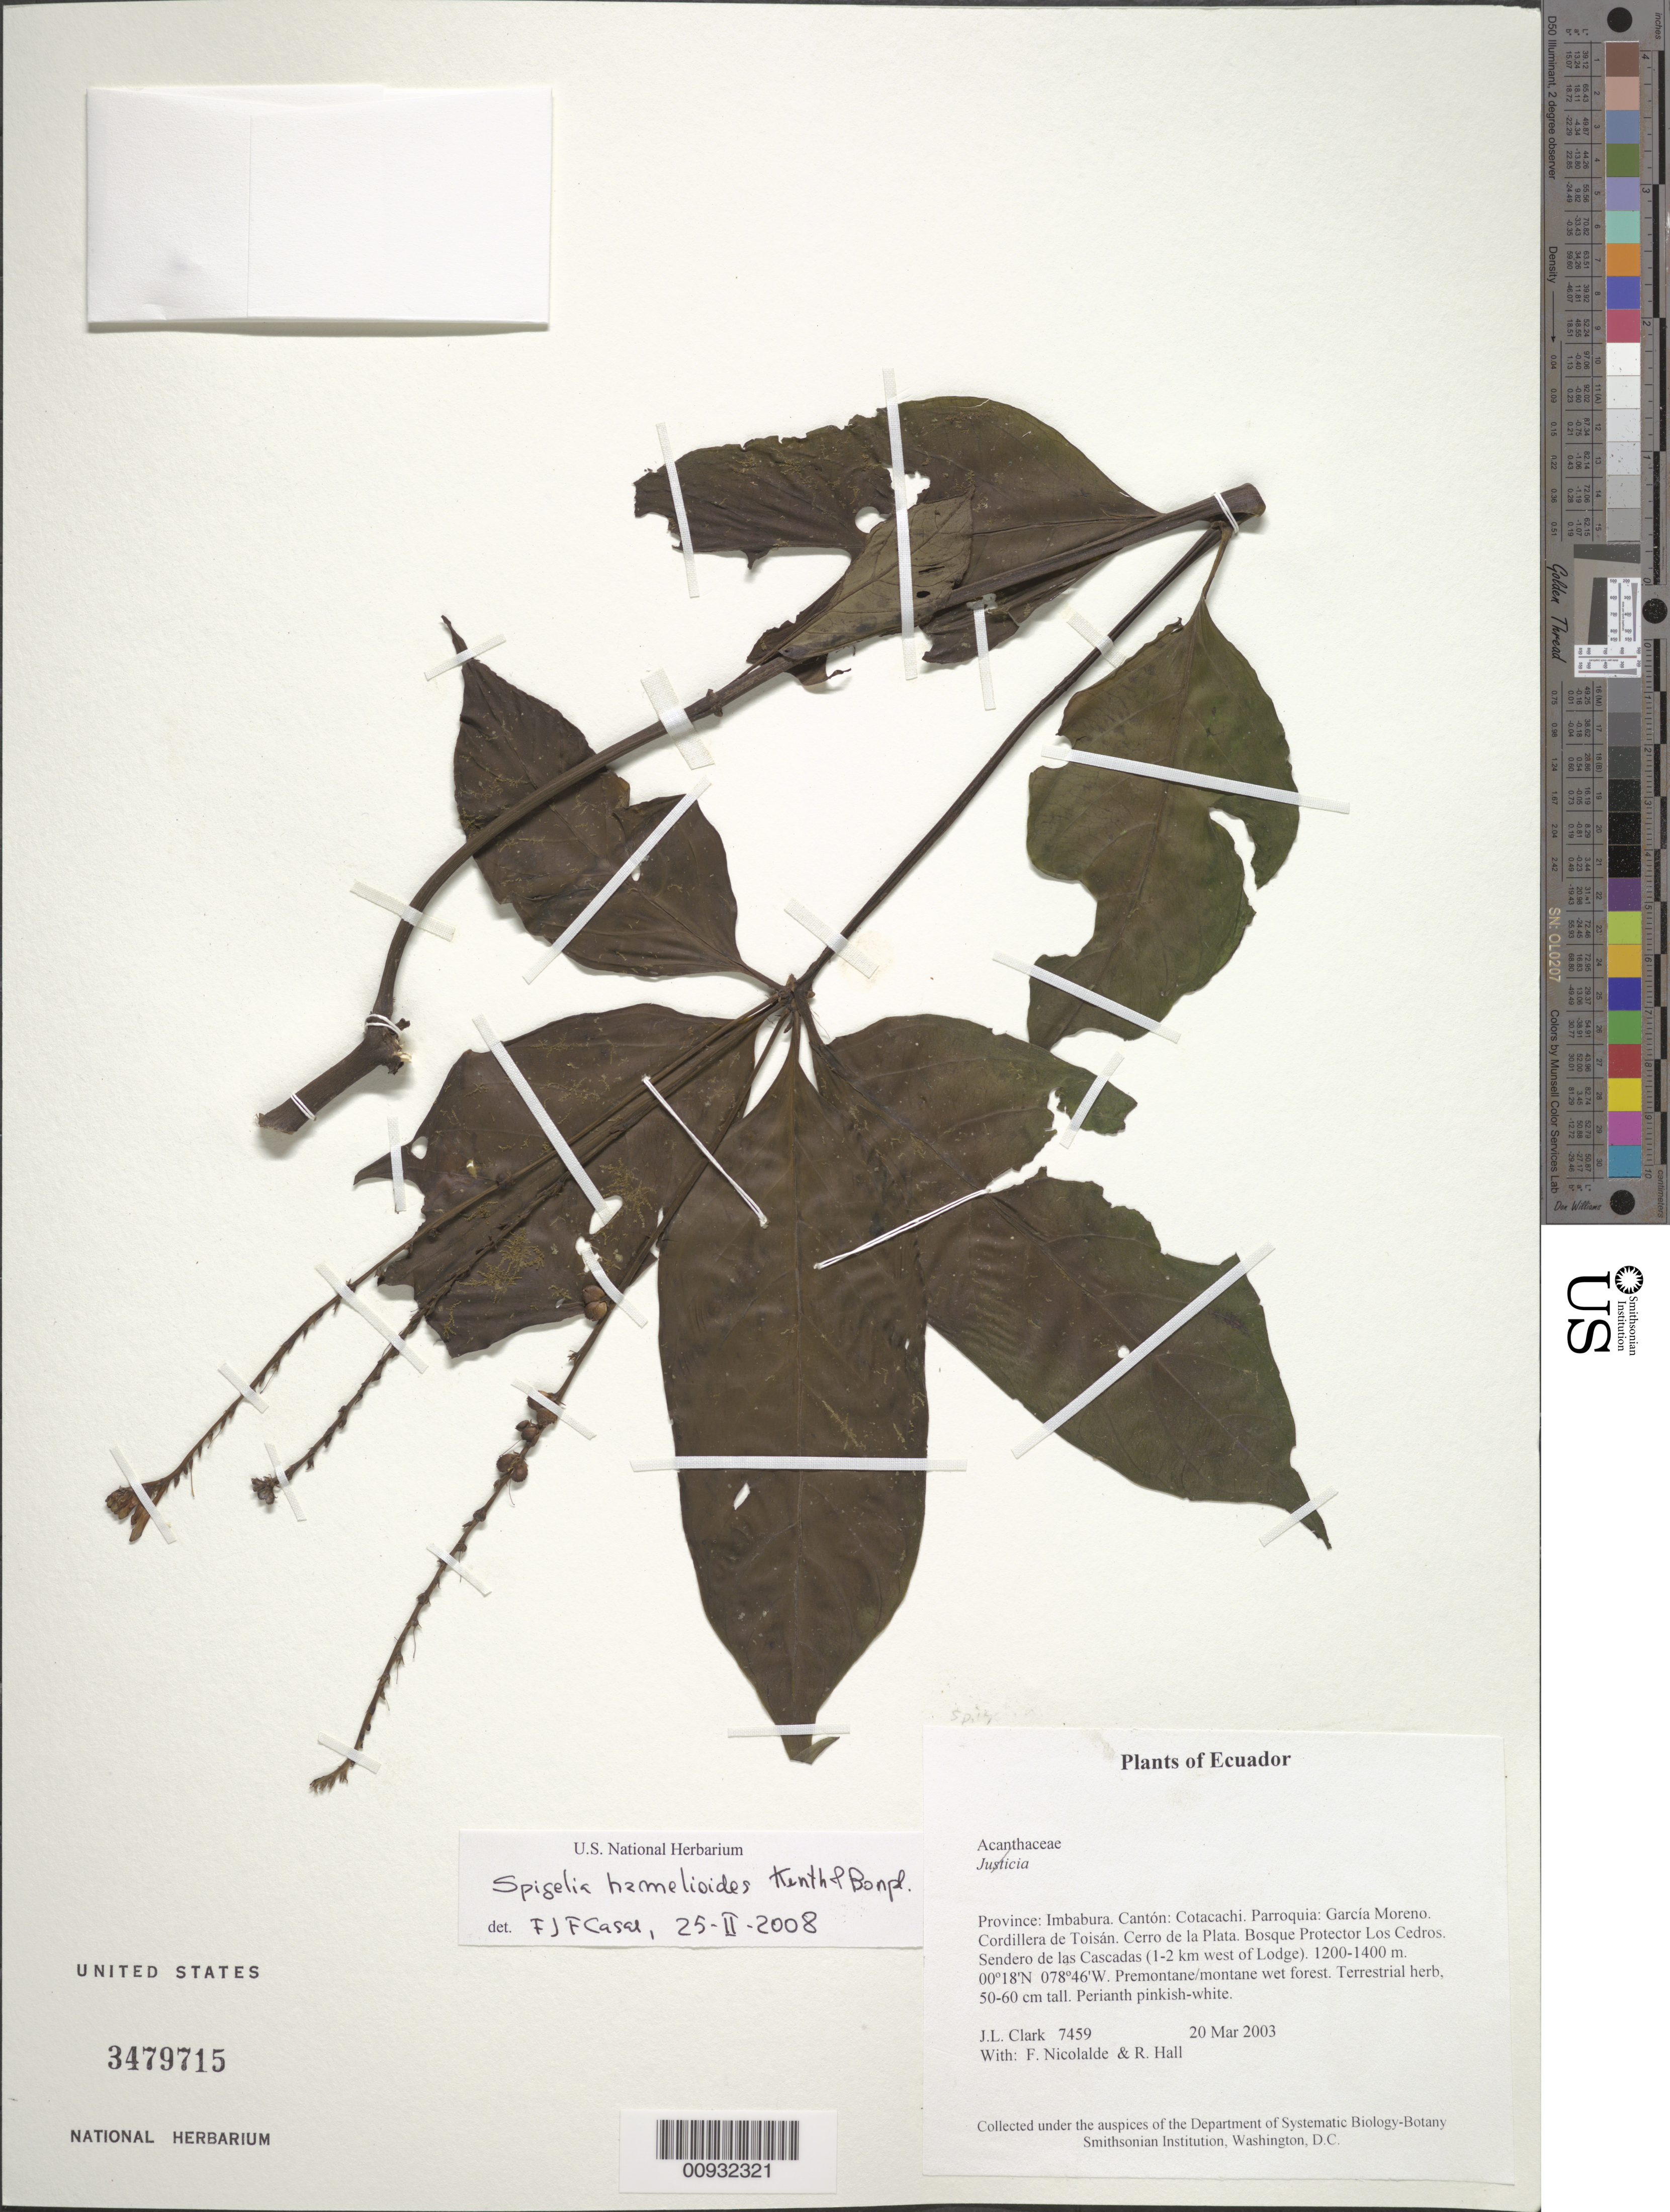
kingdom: Plantae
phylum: Tracheophyta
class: Magnoliopsida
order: Gentianales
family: Loganiaceae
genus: Spigelia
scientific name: Spigelia hamelioides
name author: Kunth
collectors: J. L. Clark, F. Nicolalde & R. Hall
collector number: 7459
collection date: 2003-03-20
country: Ecuador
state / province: Imbabura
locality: Cantón: Cotacachi. Parroquia: Garcia Moreno. Cordillera de Toisán. Cerro de la Plata. Bosque Protector Los Cedros. Sendero de las Cascadas (1-2 km west of Lodge).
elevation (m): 1200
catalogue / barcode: US 3479715